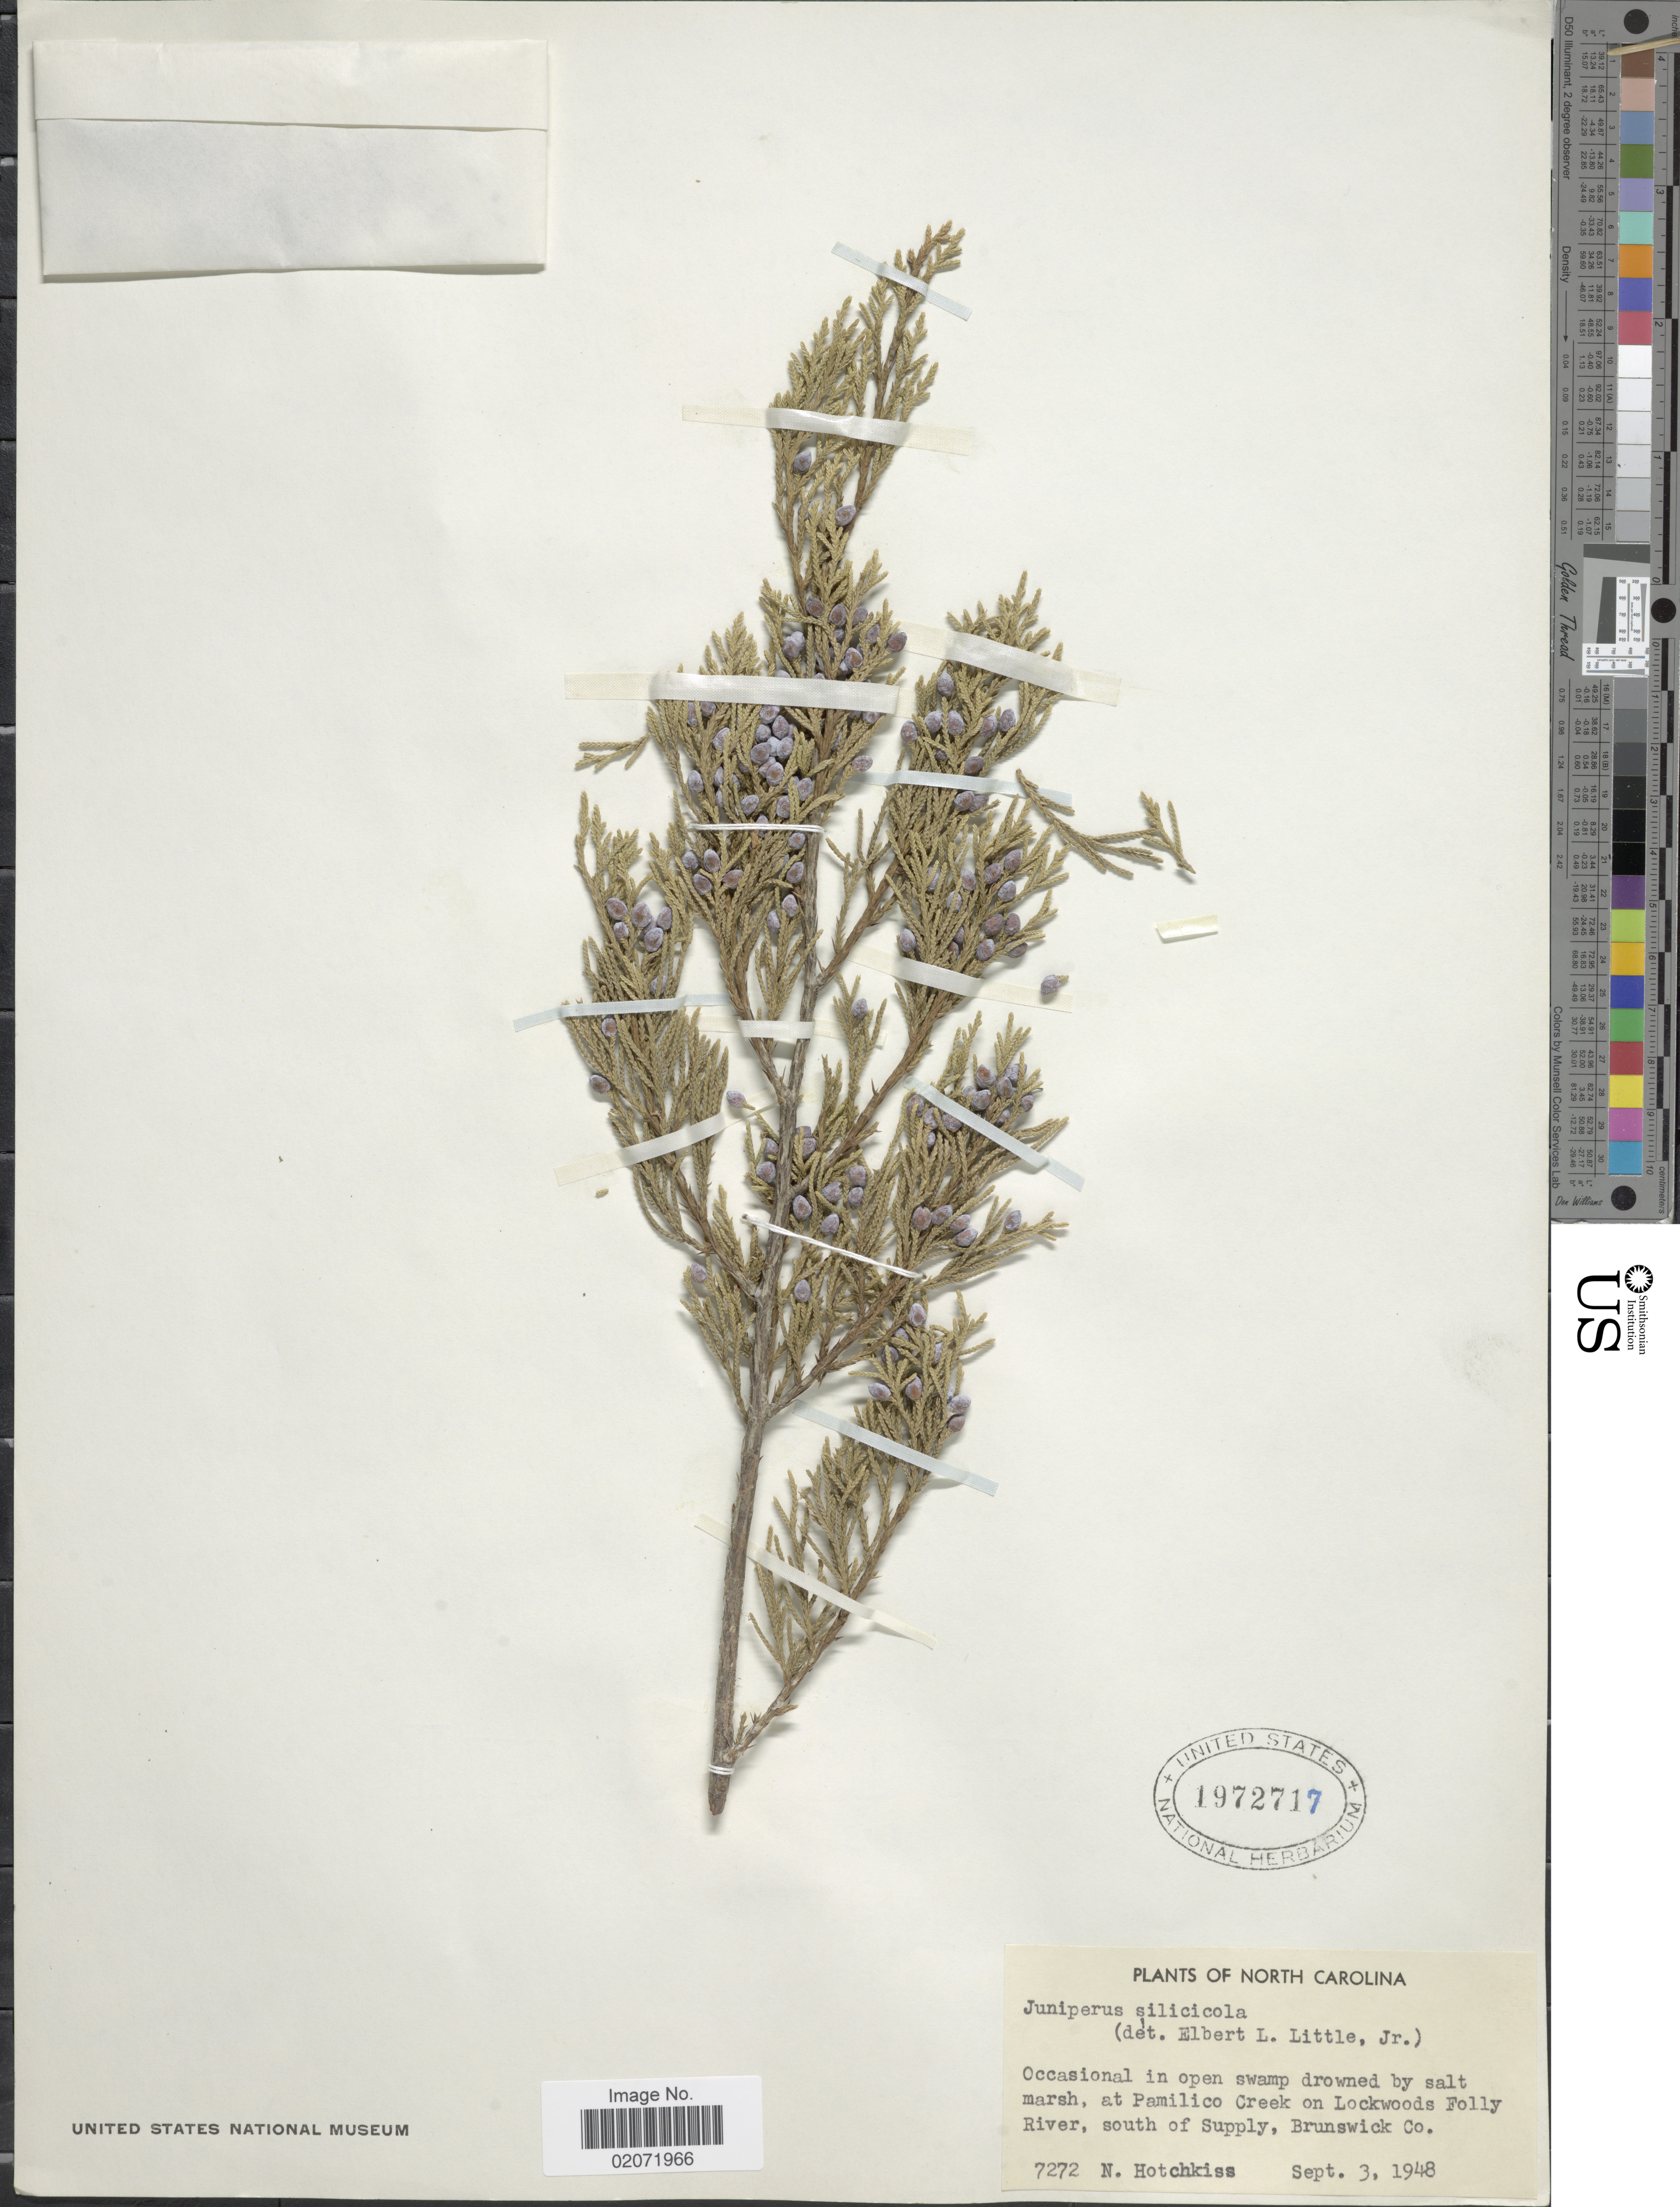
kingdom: Plantae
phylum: Tracheophyta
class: Pinopsida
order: Pinales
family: Cupressaceae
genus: Juniperus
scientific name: Juniperus silicicola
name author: (Small) L.H. Bailey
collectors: N. Hotchkiss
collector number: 7272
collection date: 1948-09-03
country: United States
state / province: North Carolina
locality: At Pamilico Creek on Lockwoods Folly River, south of Supply, Brunswick Co.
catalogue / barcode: US 1972717